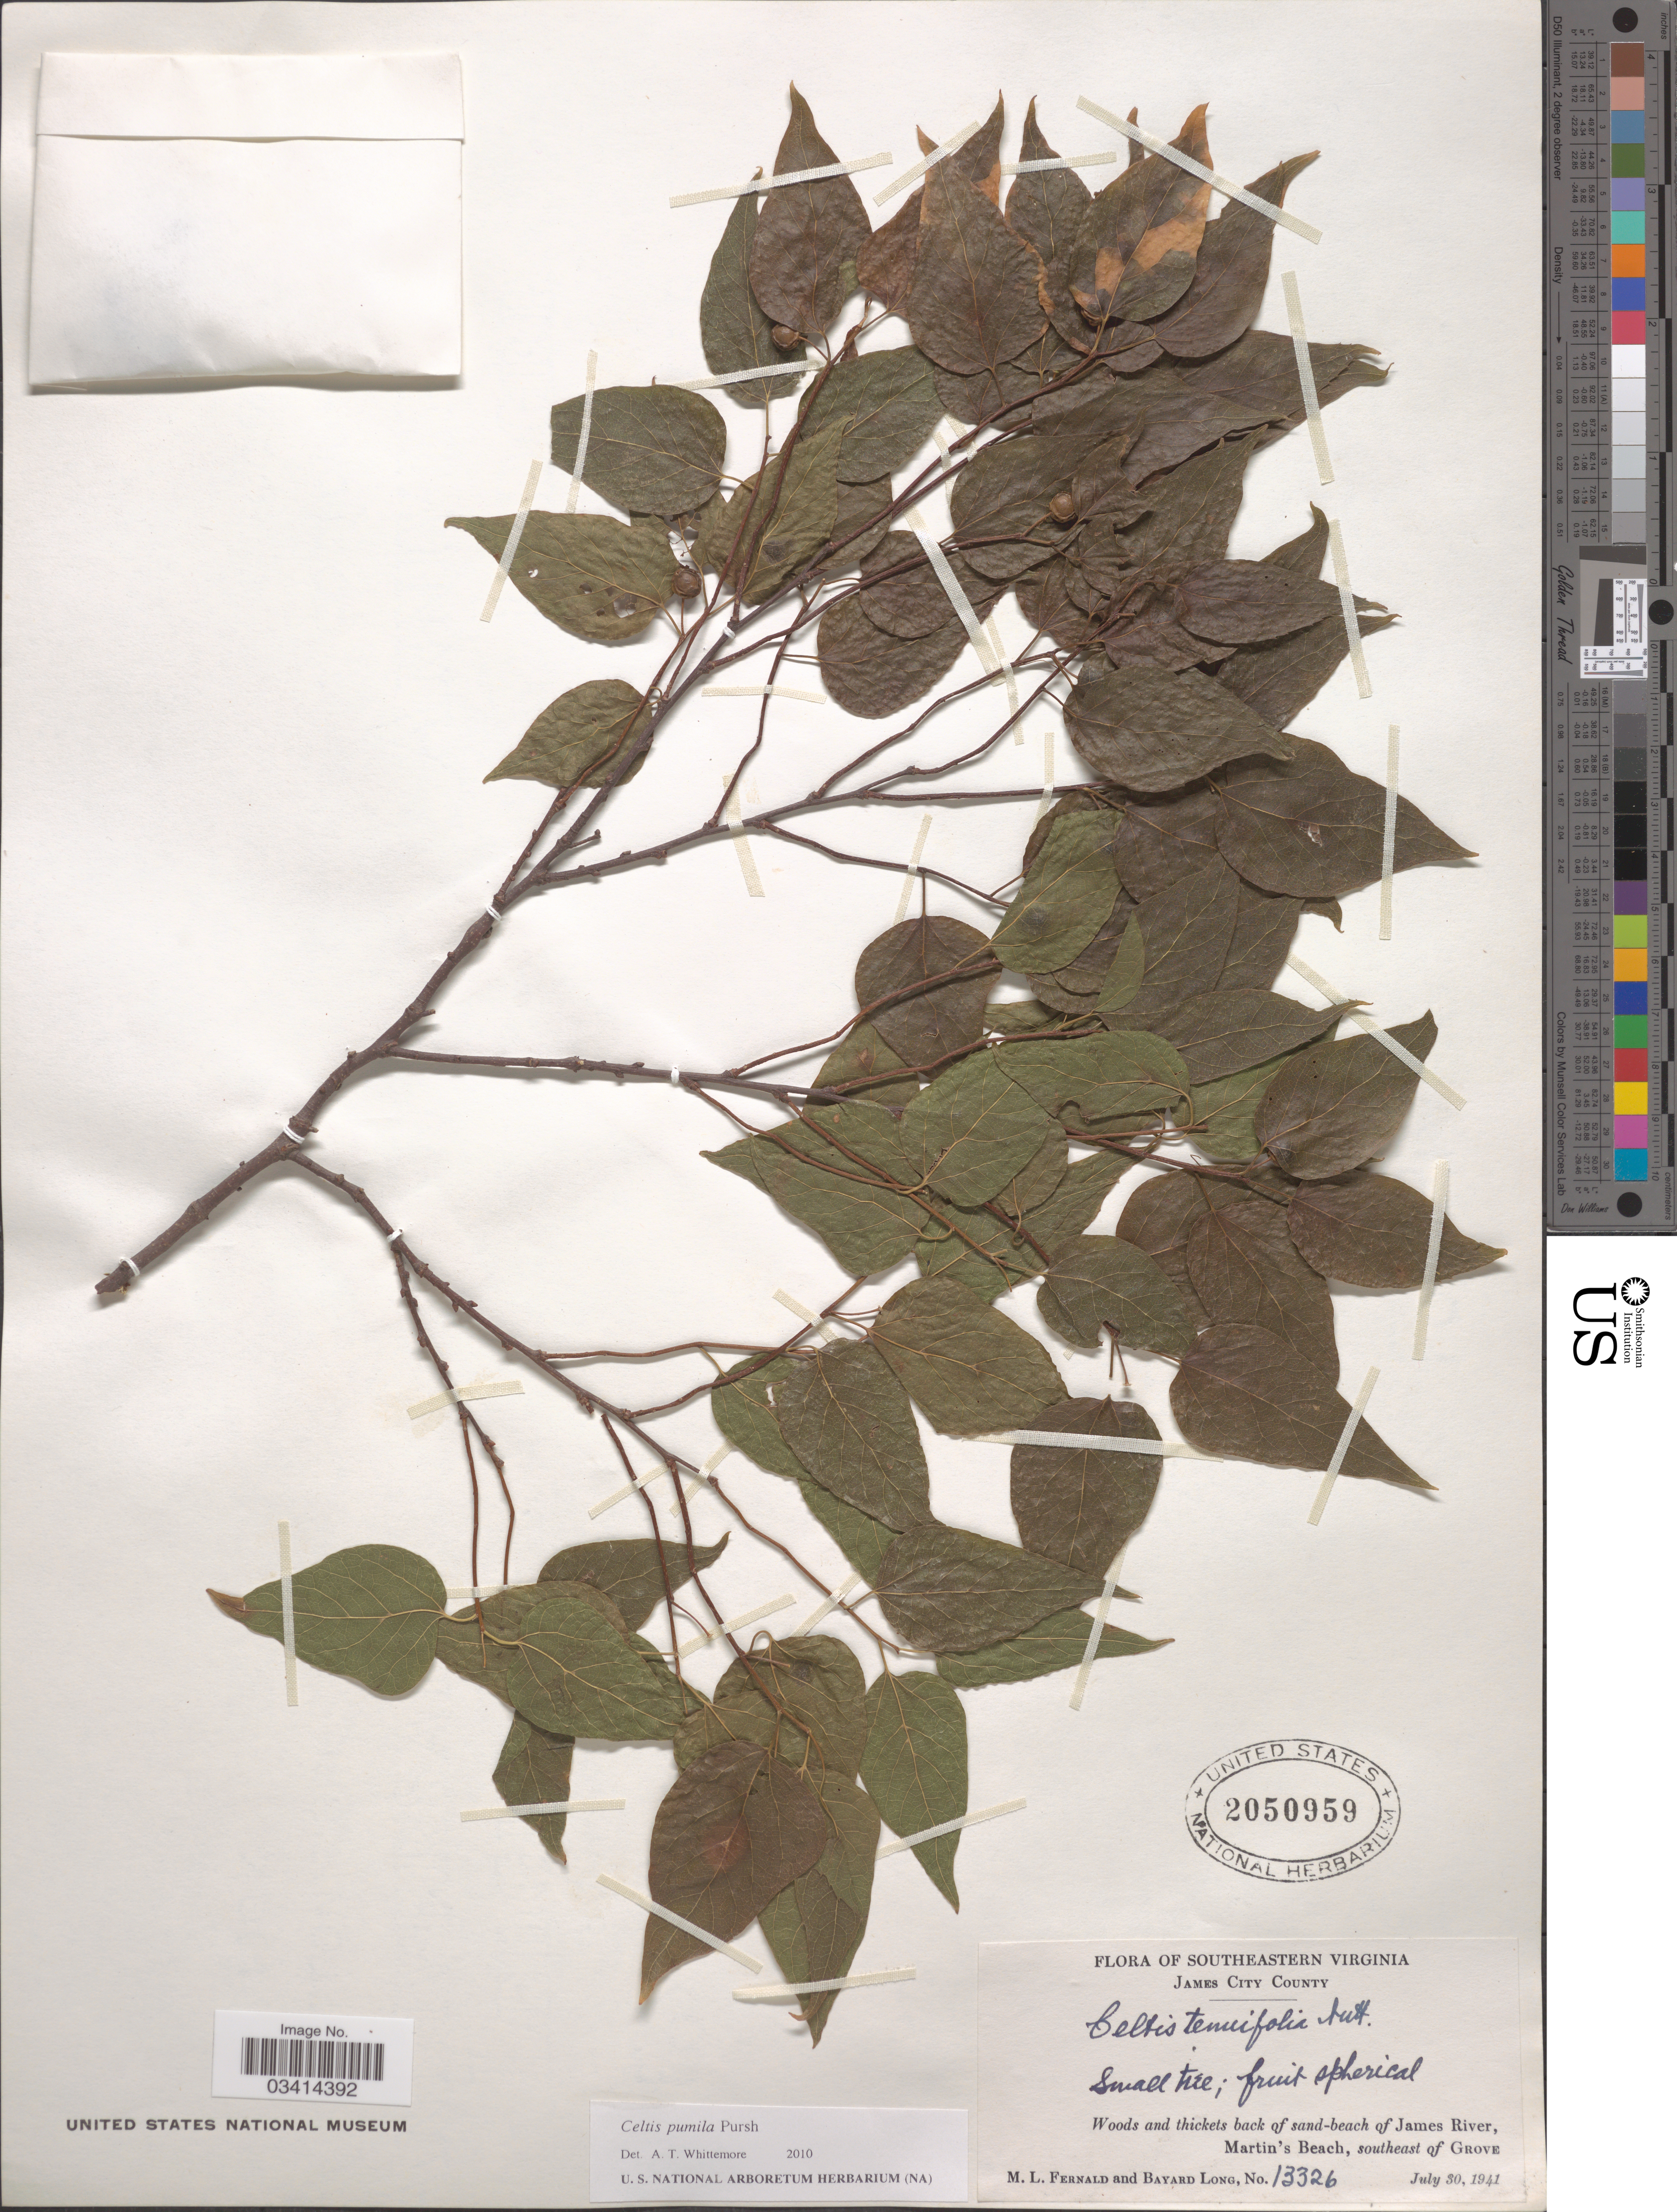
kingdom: Plantae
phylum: Tracheophyta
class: Magnoliopsida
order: Rosales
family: Cannabaceae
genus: Celtis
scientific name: Celtis tenuifolia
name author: Nutt.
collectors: M. L. Fernald & B. Long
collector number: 13326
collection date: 1941-07-30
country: United States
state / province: Virginia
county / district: James City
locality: Southeastern Virginia. James City County. Back of sand-beach of James River, Martin's Beach, southeast of Grove.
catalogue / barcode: US 2050959